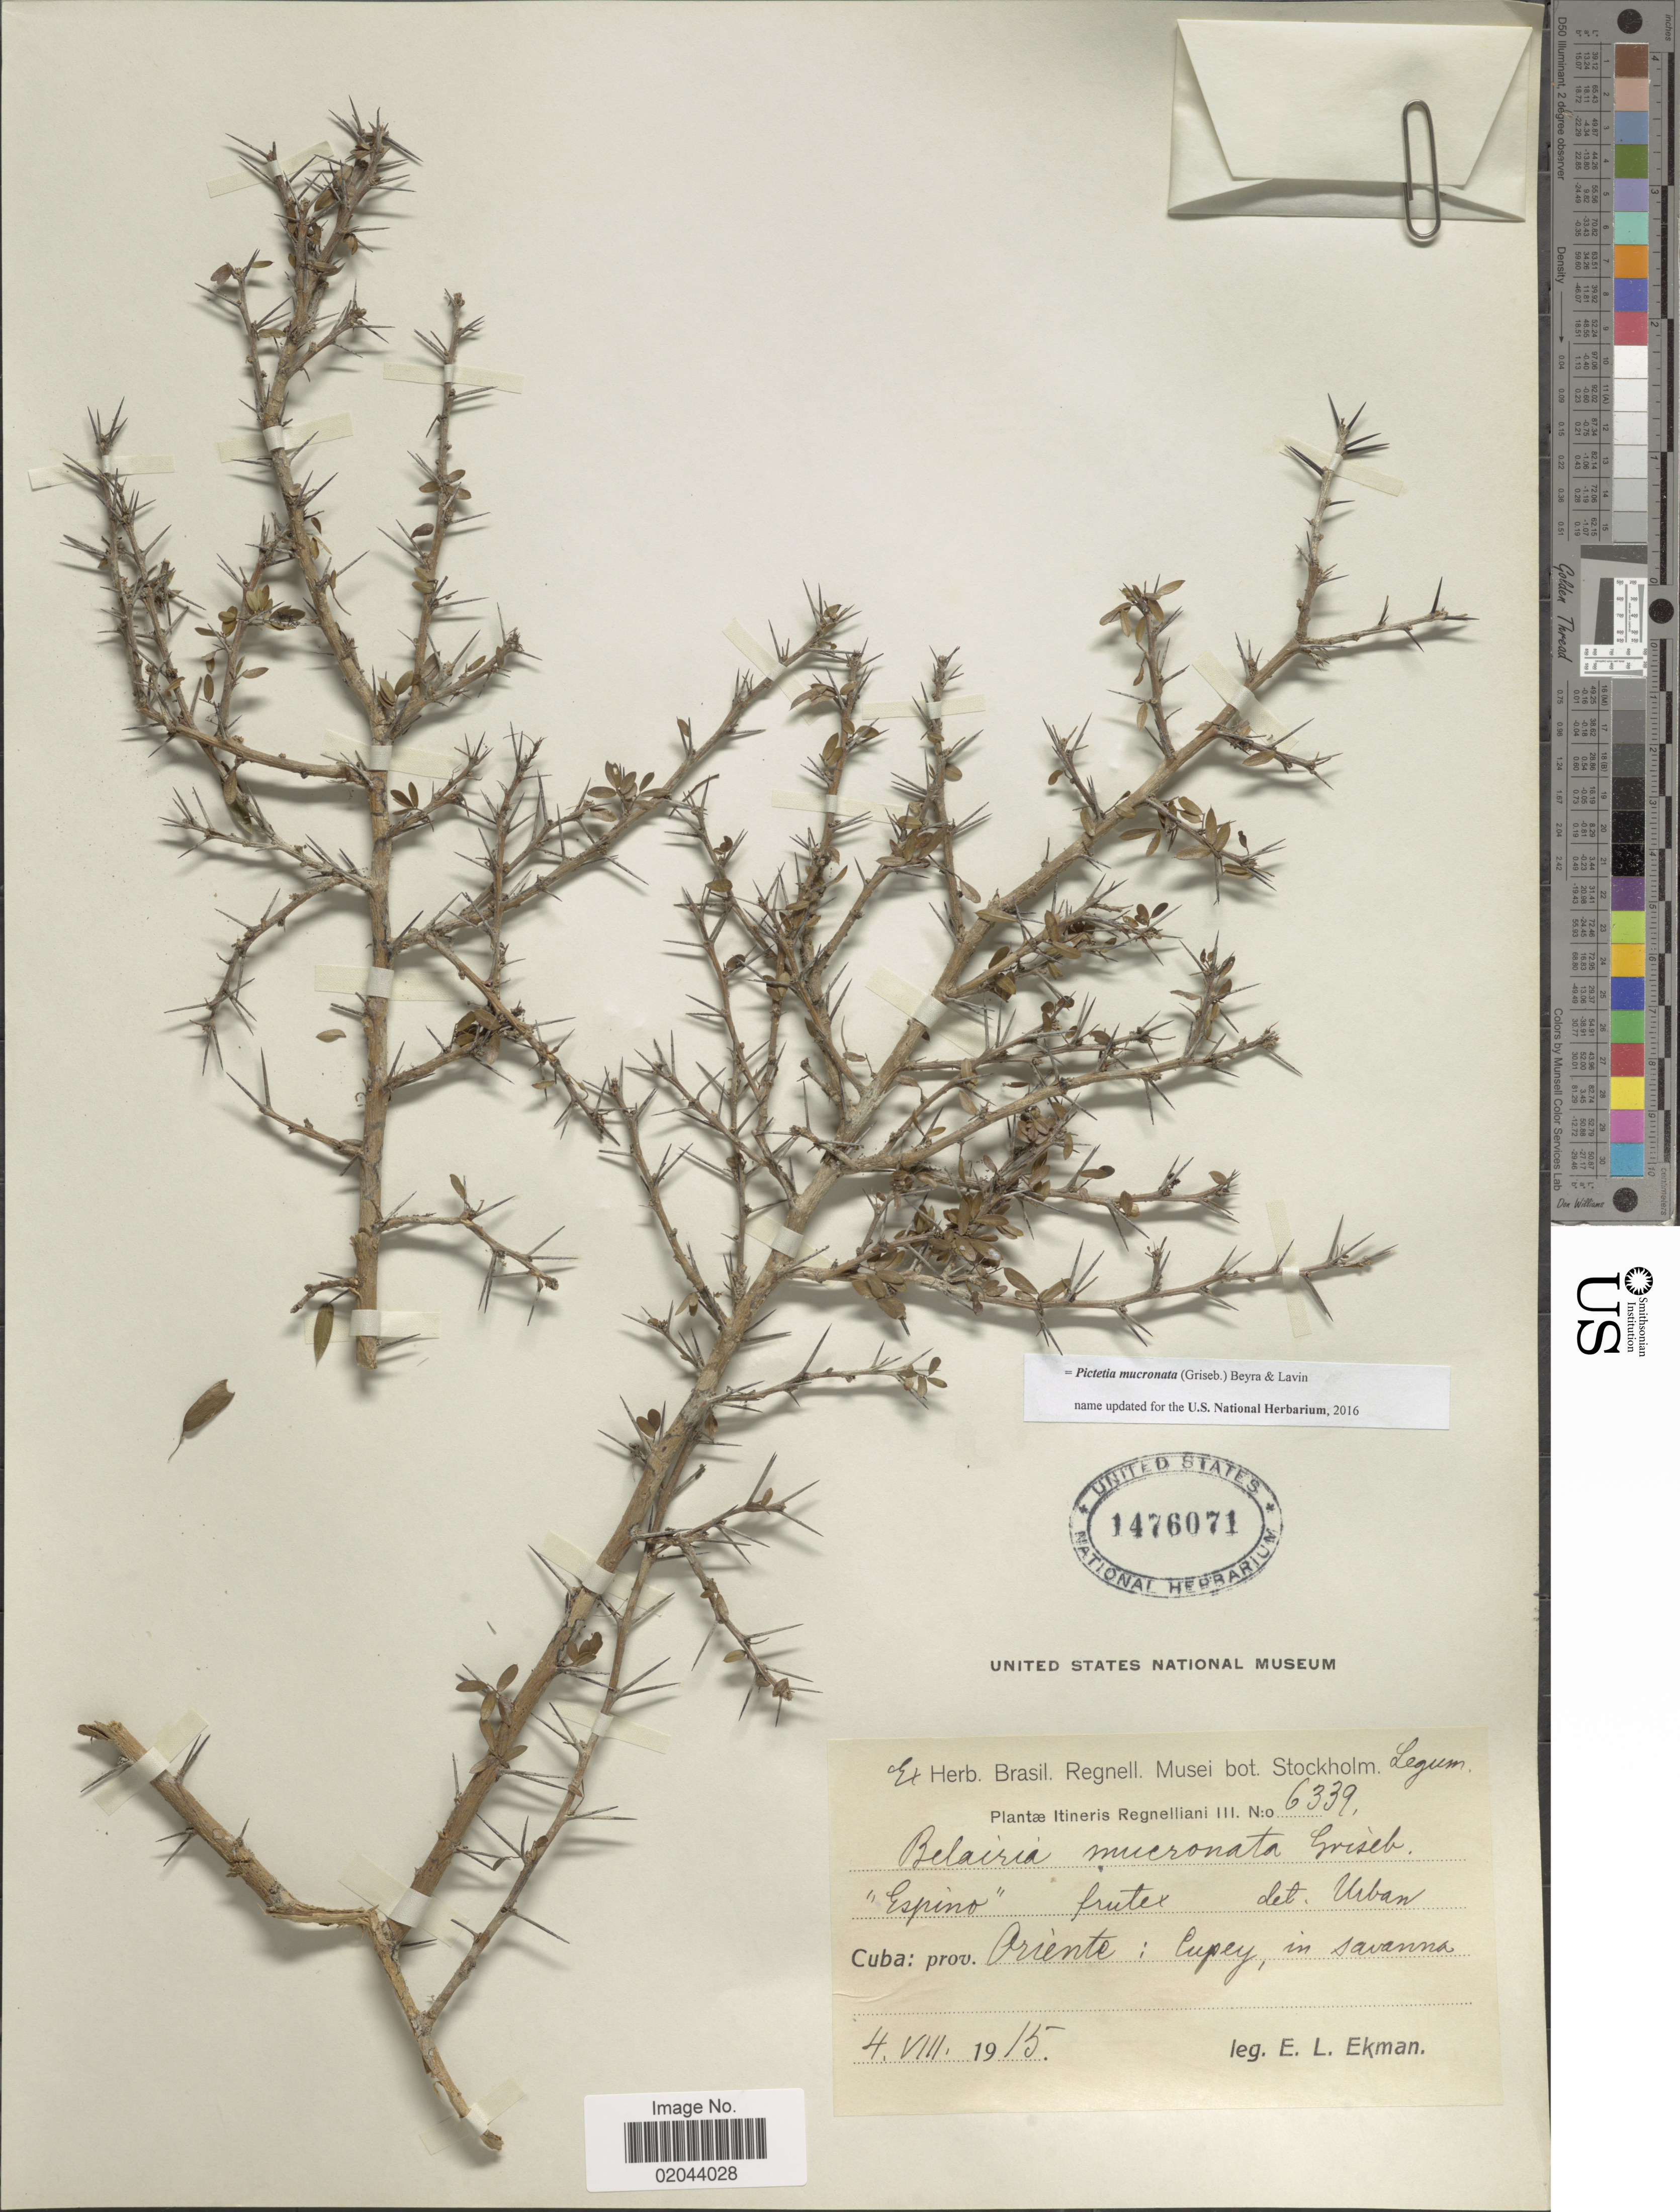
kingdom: Plantae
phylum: Tracheophyta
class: Magnoliopsida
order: Fabales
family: Fabaceae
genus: Pictetia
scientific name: Pictetia mucronata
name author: (Griseb.) Beyra & Levin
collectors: E. L. Ekman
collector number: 6339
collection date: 1915-08-04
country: Cuba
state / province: Oriente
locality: Itineris Regnelliani III, Cupey, in savanna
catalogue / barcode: US 1476071